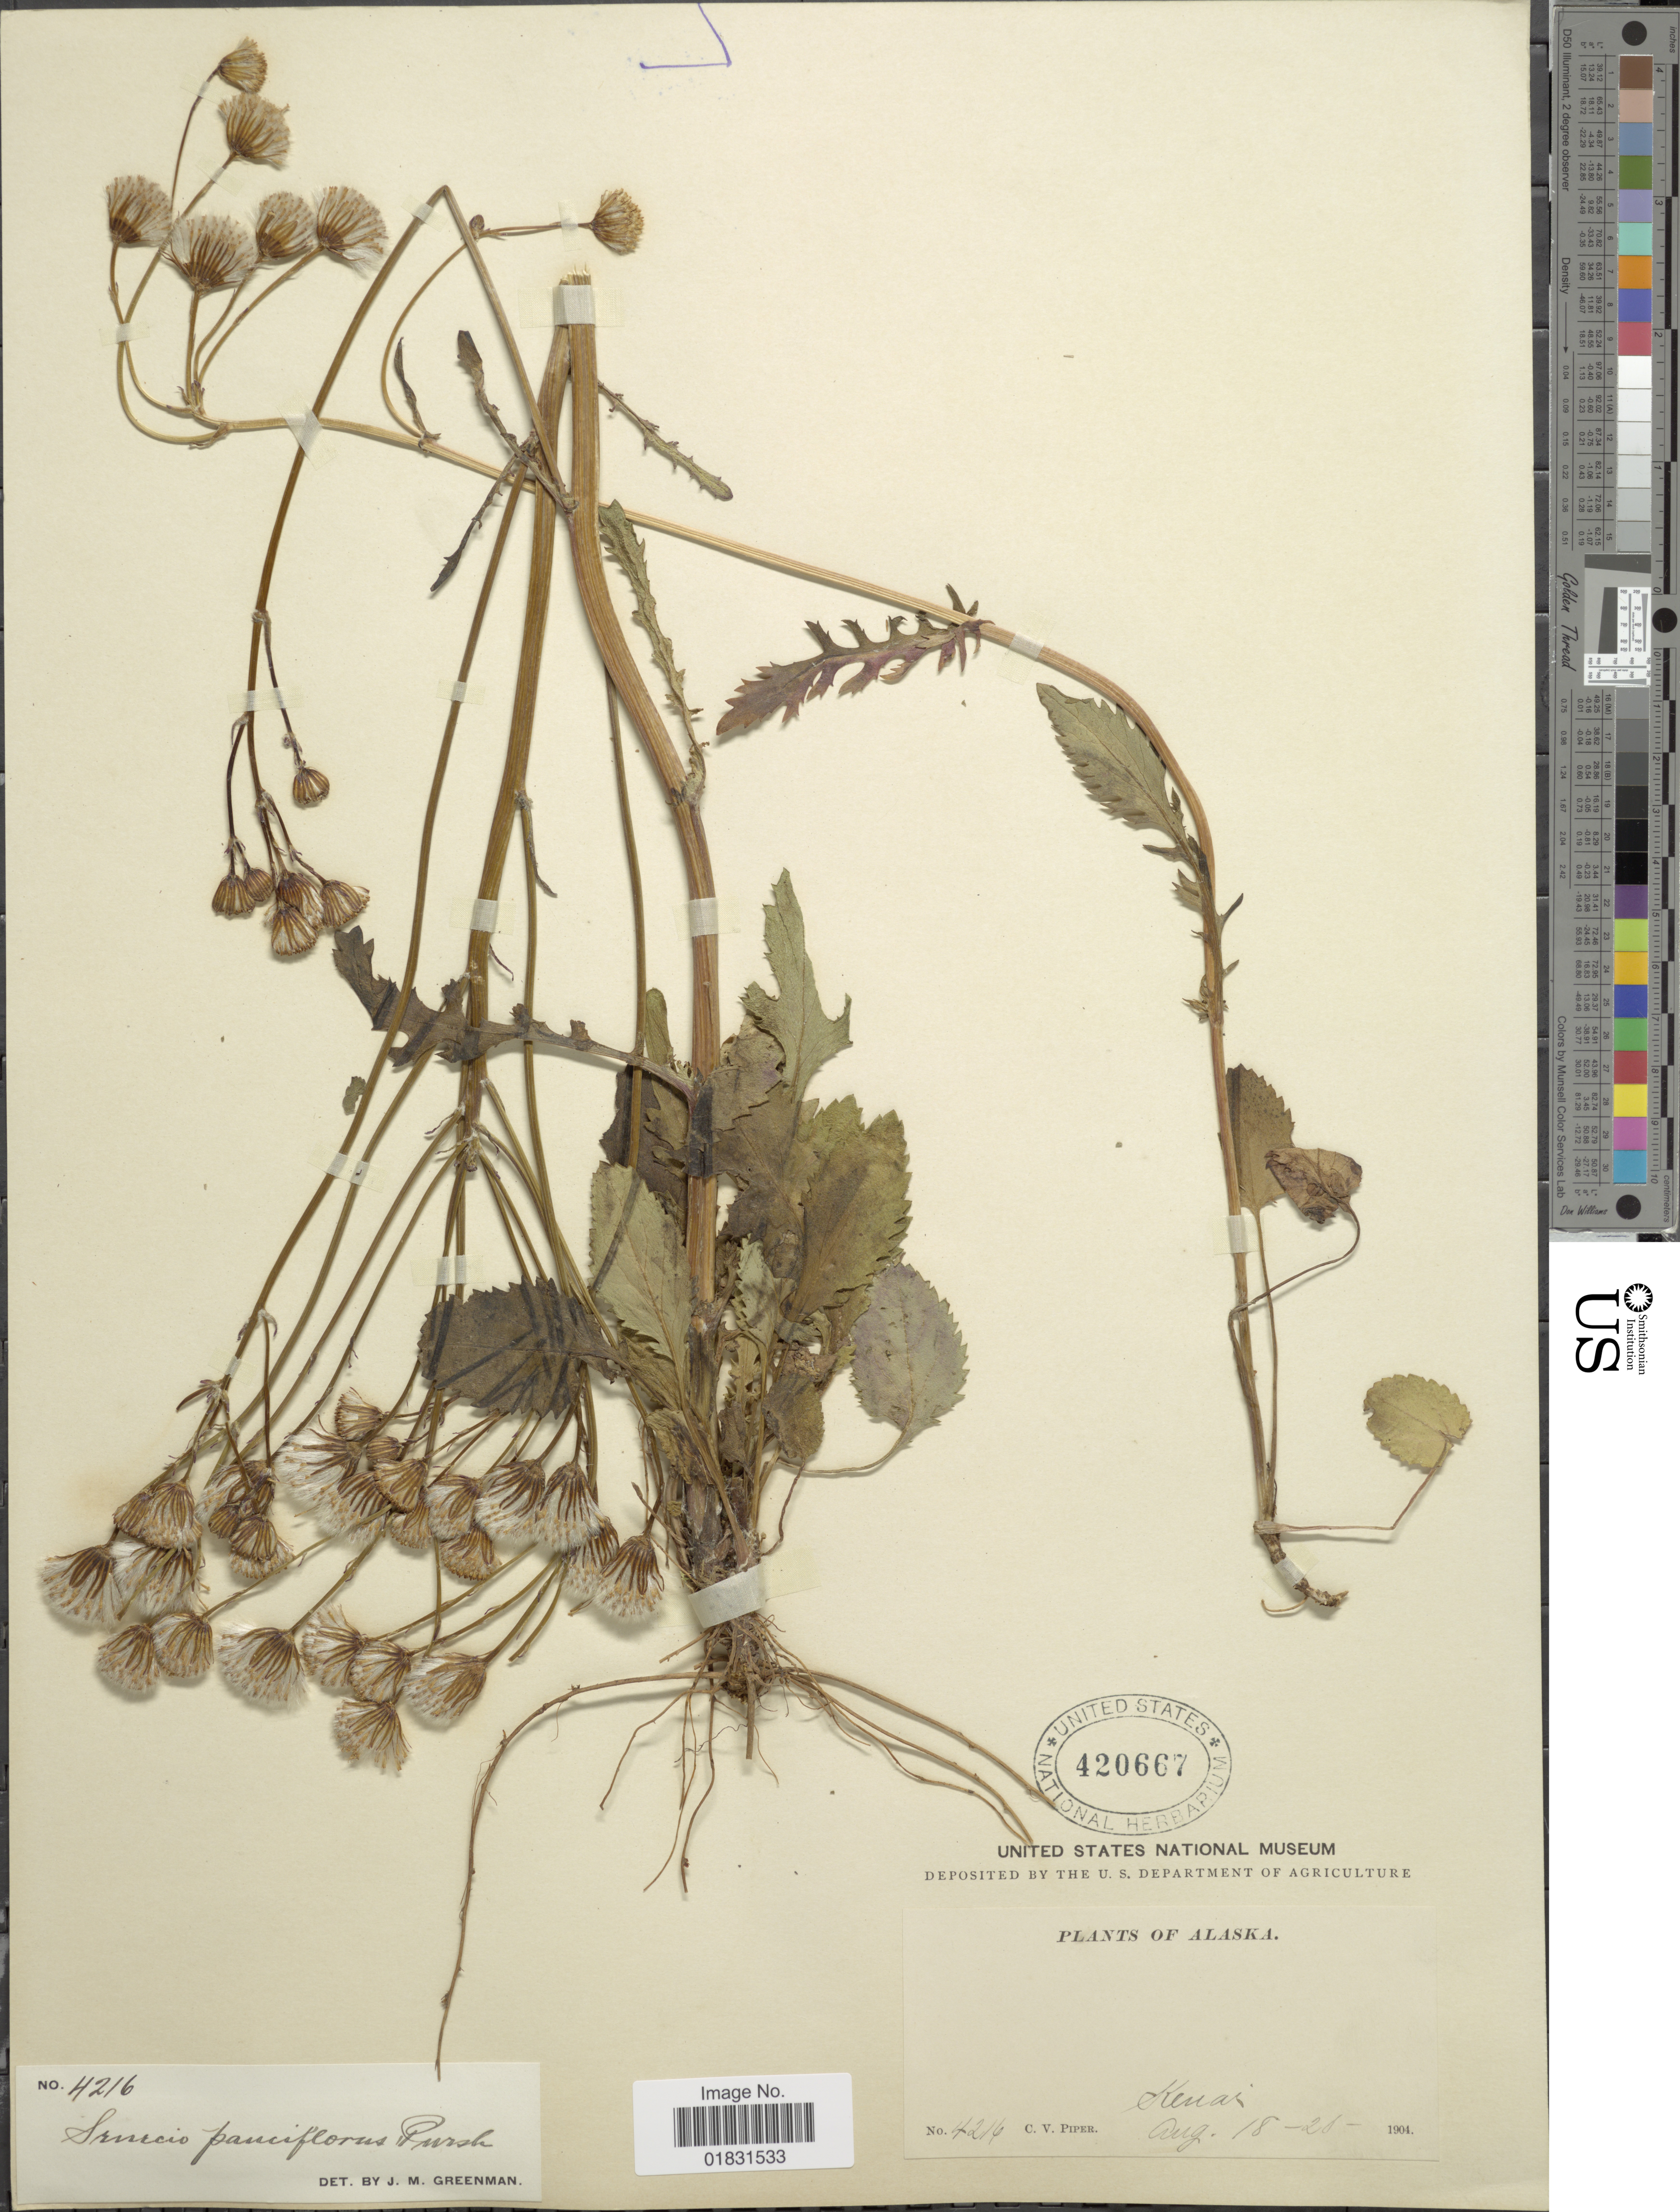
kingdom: Plantae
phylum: Tracheophyta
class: Magnoliopsida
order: Asterales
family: Asteraceae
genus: Packera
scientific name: Packera pauciflora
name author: (Pursh) W.A. Weber & Á. Löve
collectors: C. V. Piper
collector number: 4216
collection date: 1904-08-18/1904-08-25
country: United States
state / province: Alaska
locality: Kenai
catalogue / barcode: US 420667